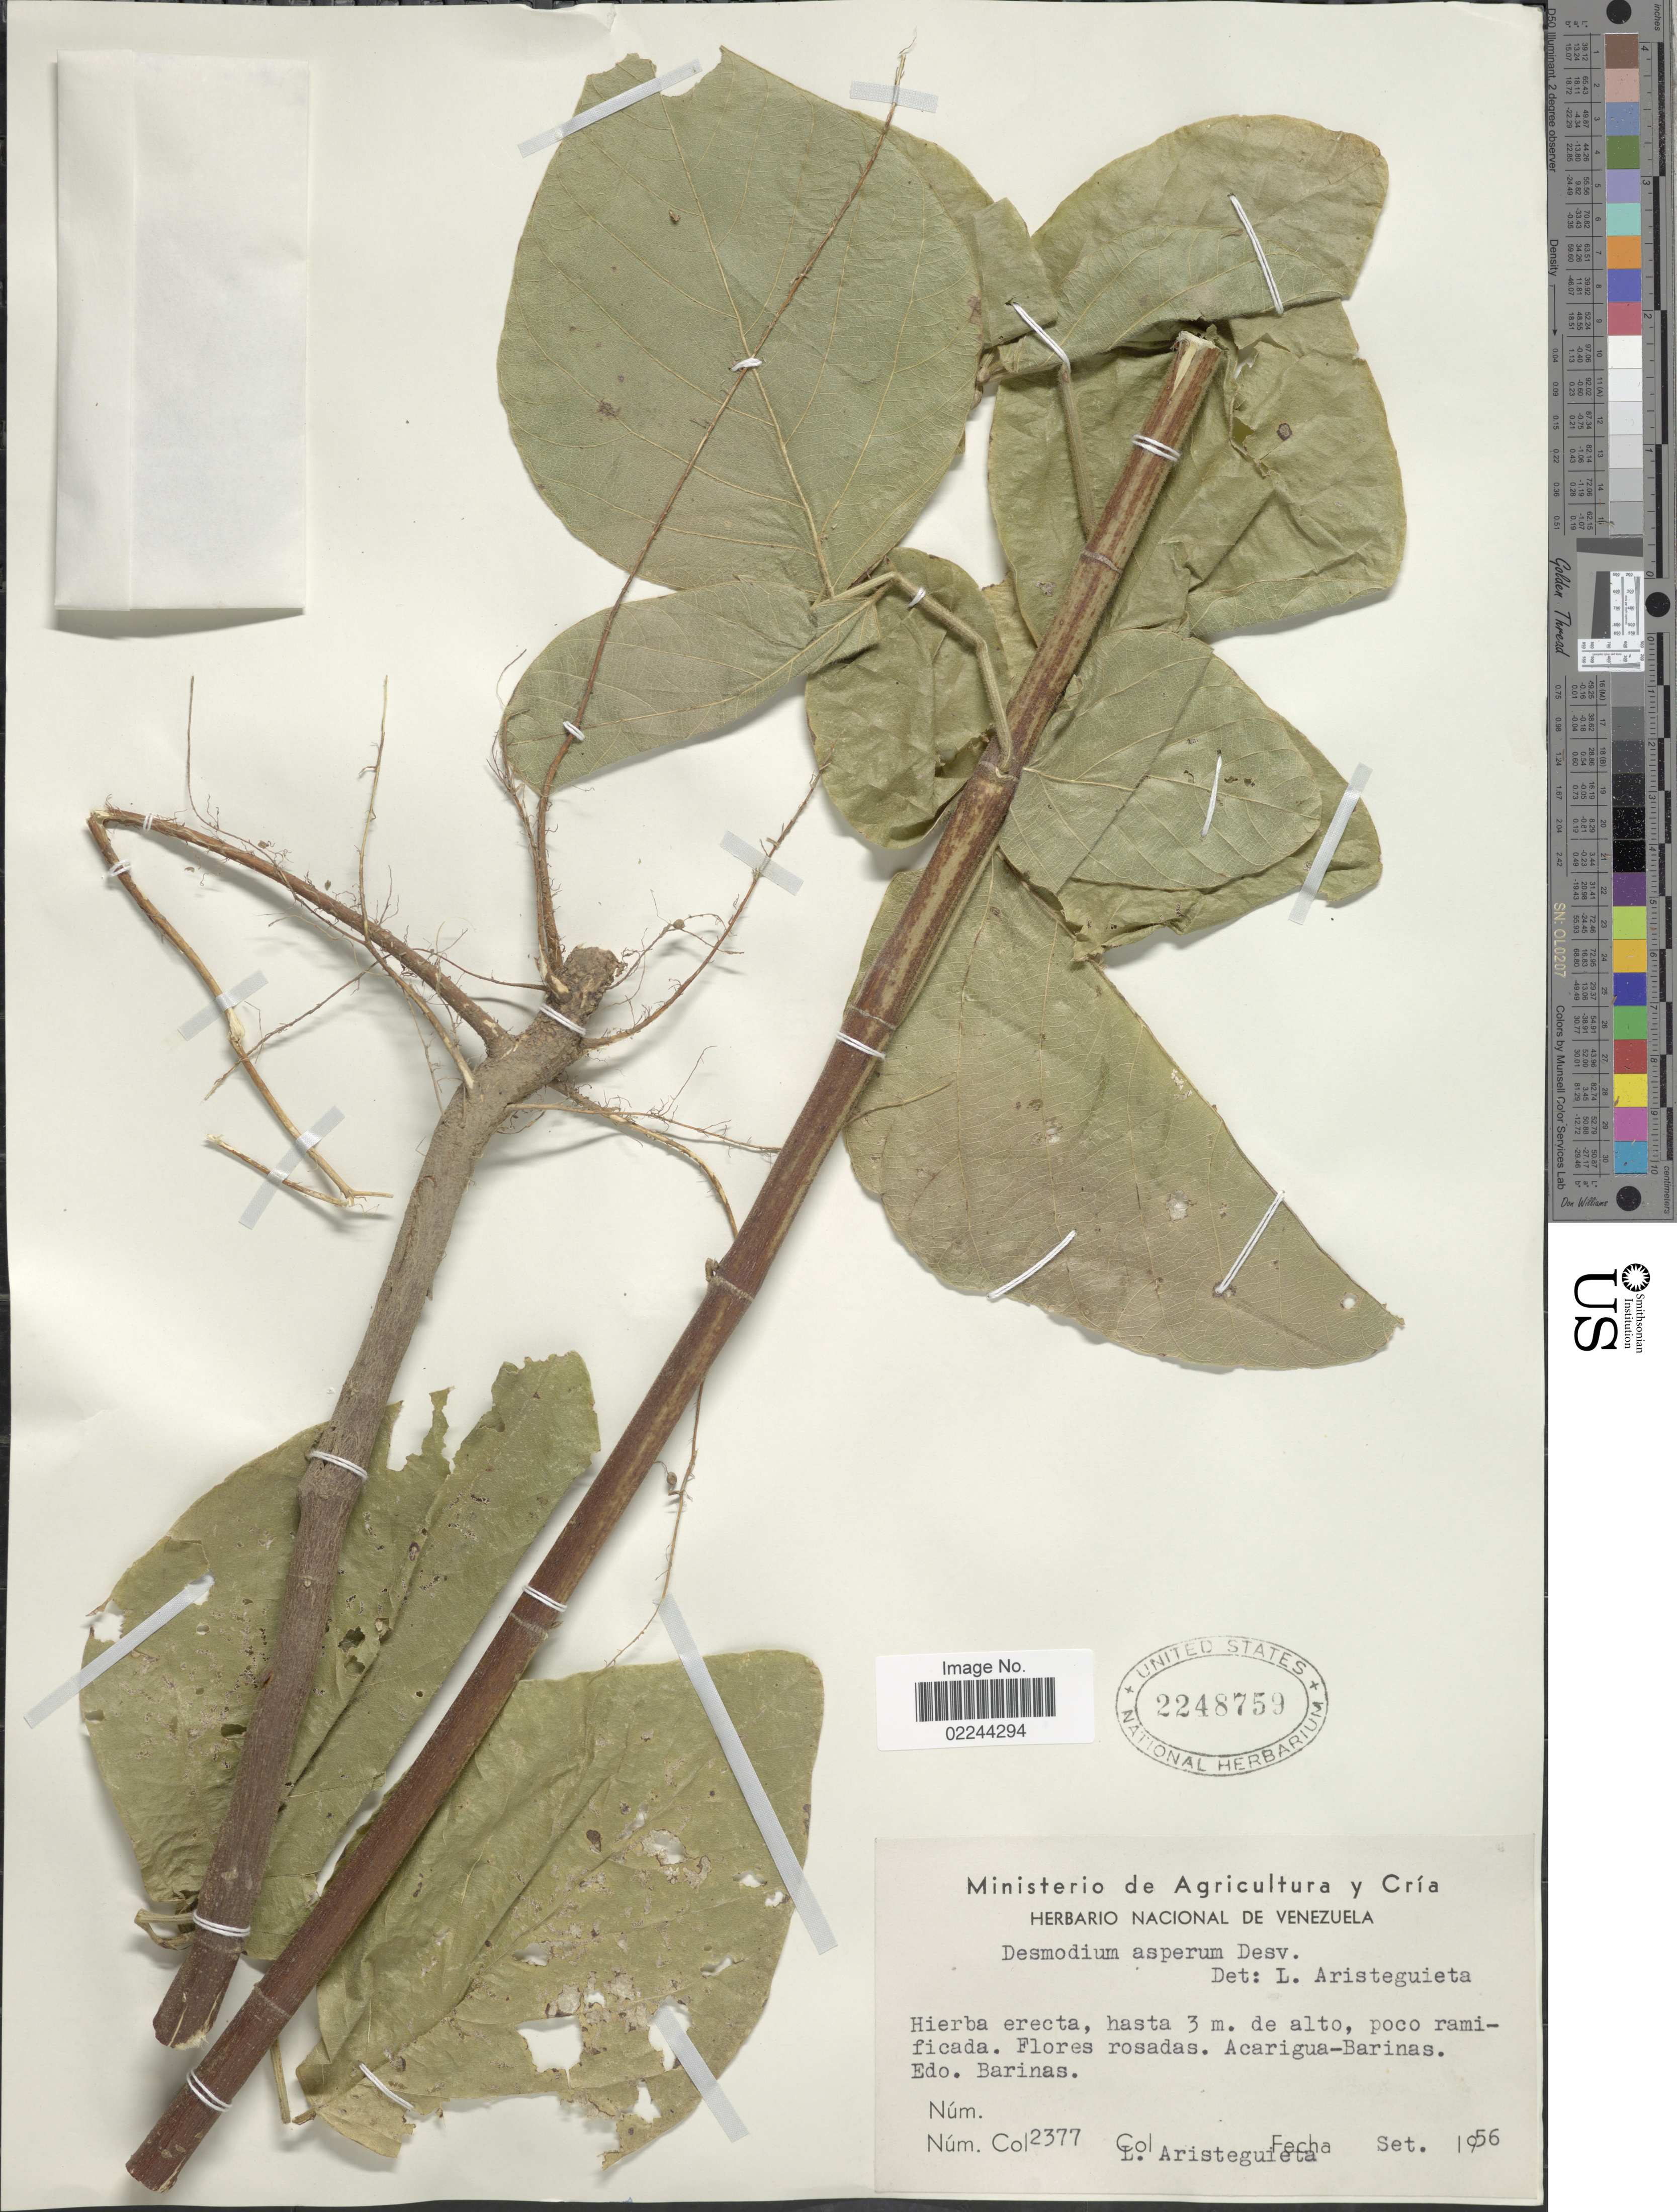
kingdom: Plantae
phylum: Tracheophyta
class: Magnoliopsida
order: Fabales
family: Fabaceae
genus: Desmodium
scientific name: Desmodium asperum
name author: (Poir.) Desv.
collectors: L. Aristeguieta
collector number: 2377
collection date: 1956-09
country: Venezuela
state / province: Barinas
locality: Acarigua-Barinas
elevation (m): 3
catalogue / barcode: US 2248759